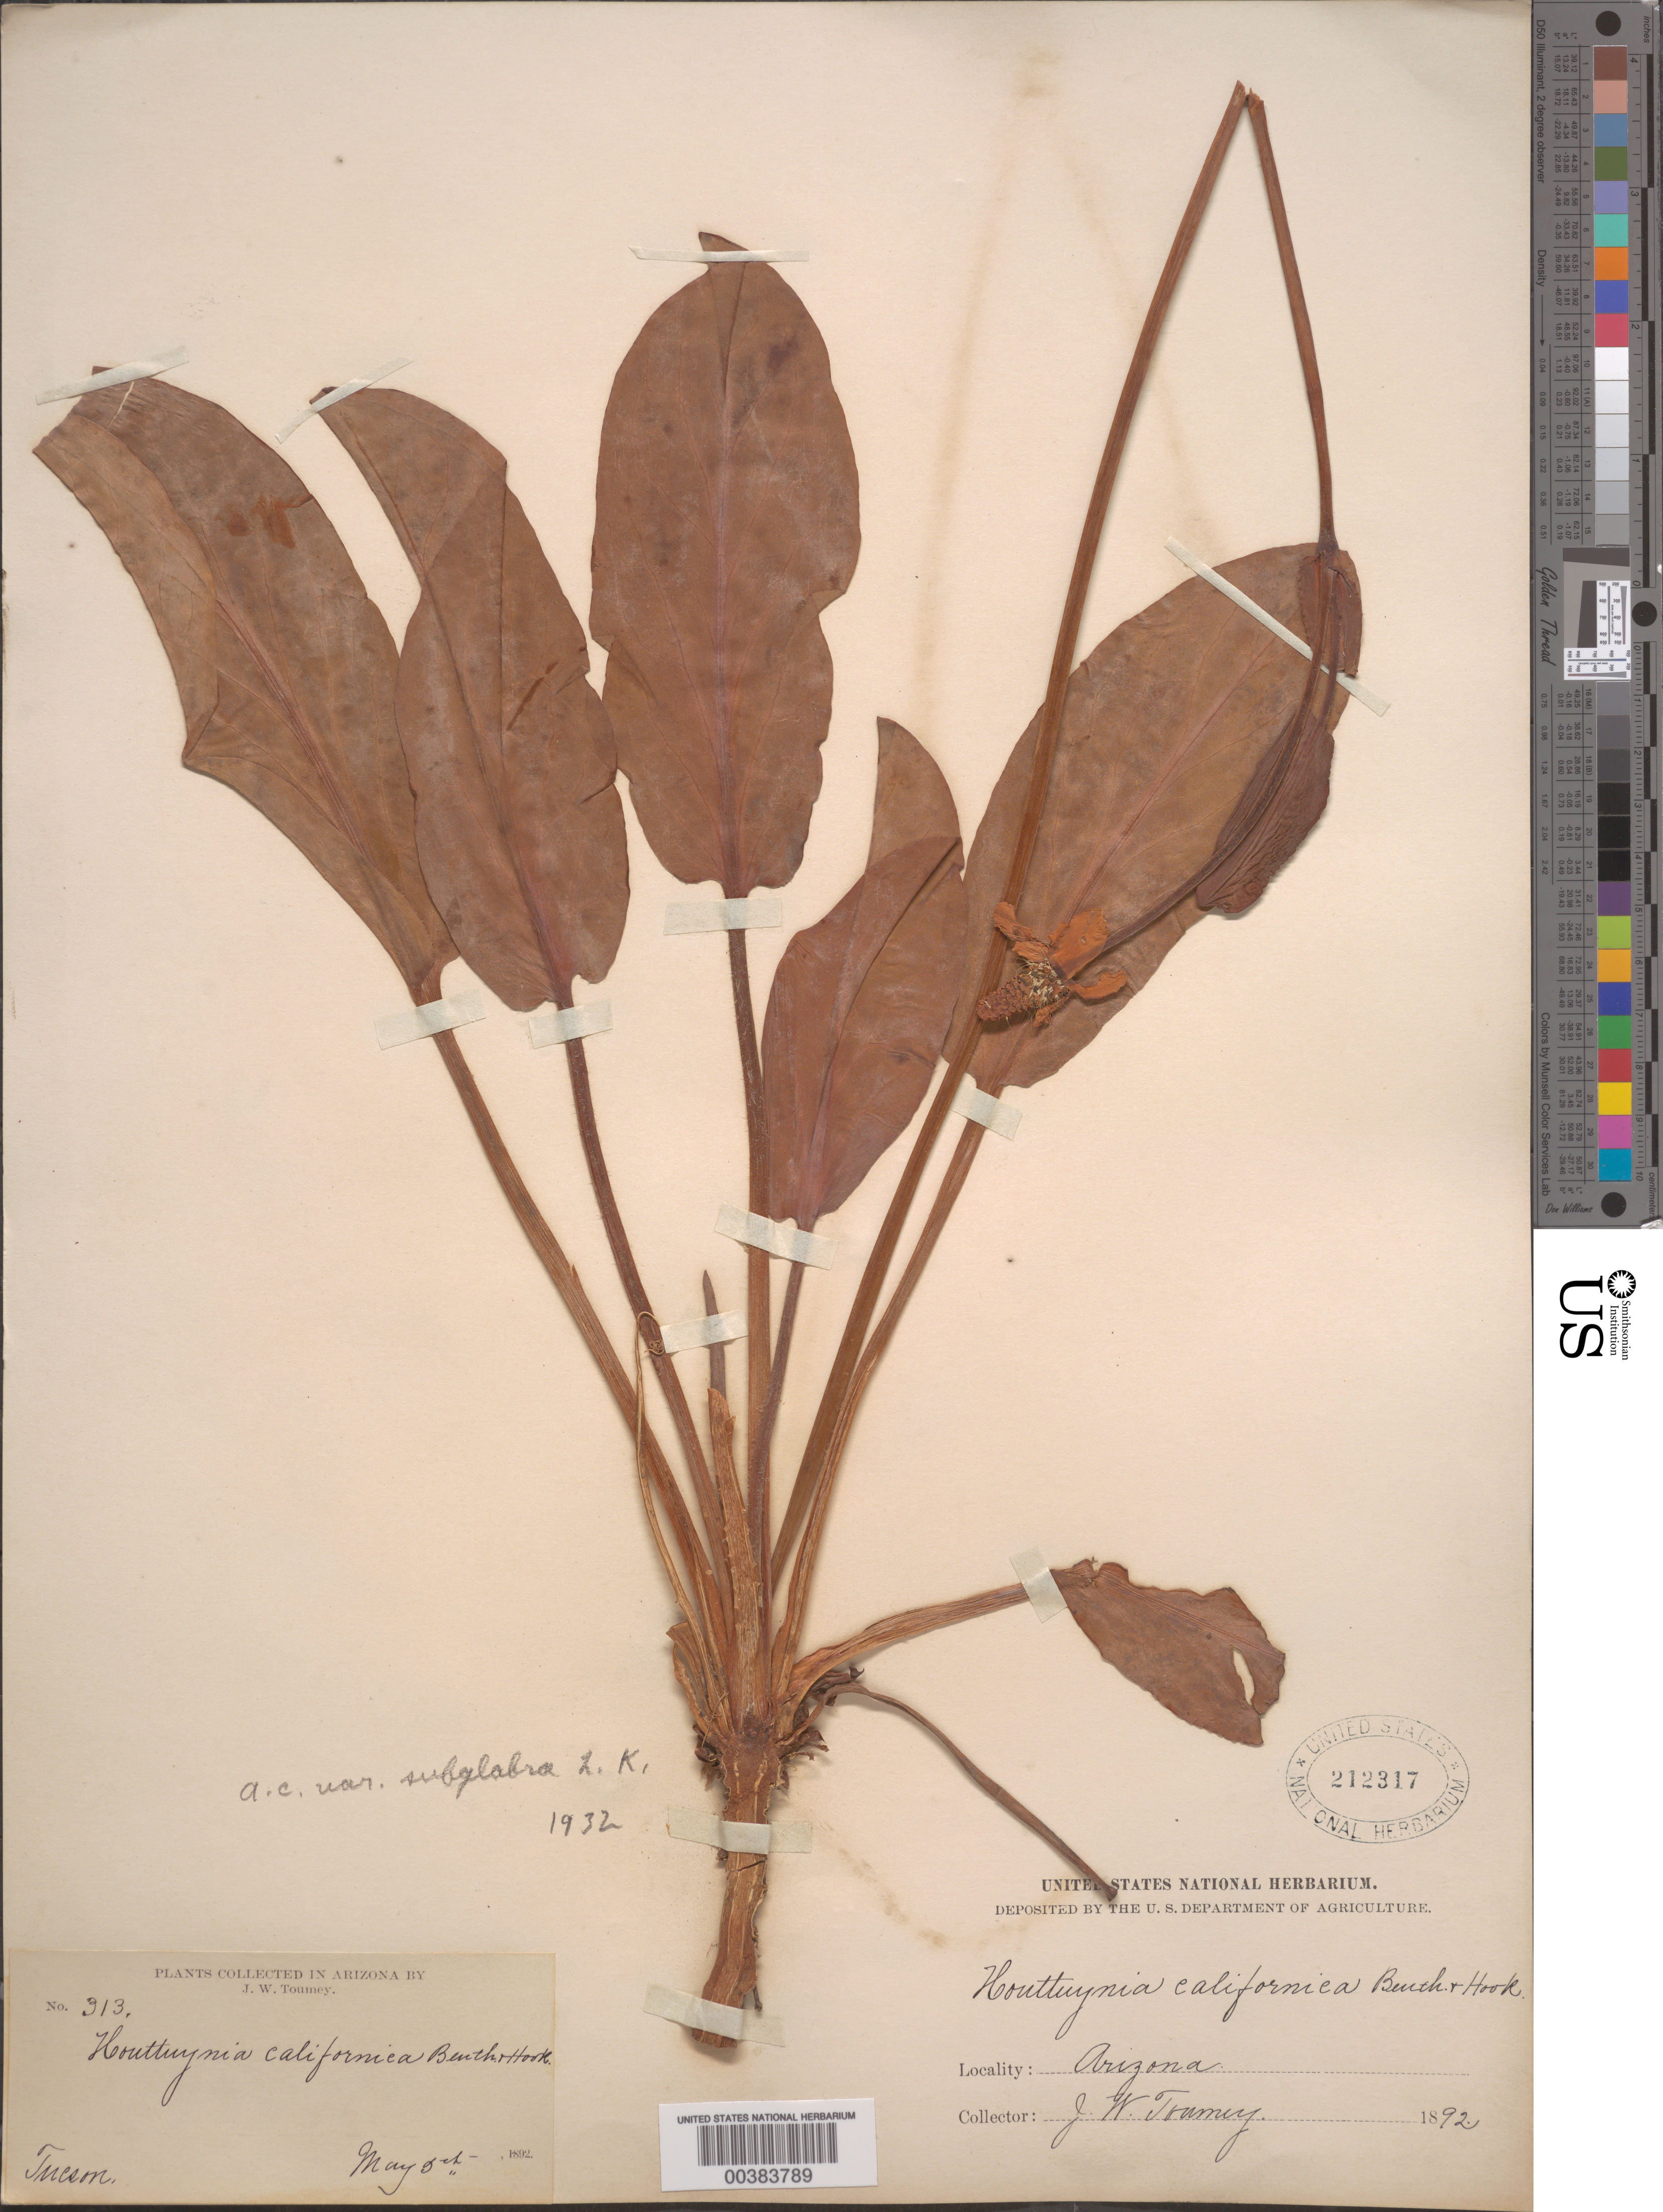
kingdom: Plantae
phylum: Tracheophyta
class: Magnoliopsida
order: Piperales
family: Saururaceae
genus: Anemopsis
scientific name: Anemopsis californica var. subglabra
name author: Kelso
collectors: J. W. Toumey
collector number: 313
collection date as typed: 05 May 1892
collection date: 1892-05-05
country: United States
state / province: Arizona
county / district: Pima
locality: Tucson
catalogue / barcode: US 212317